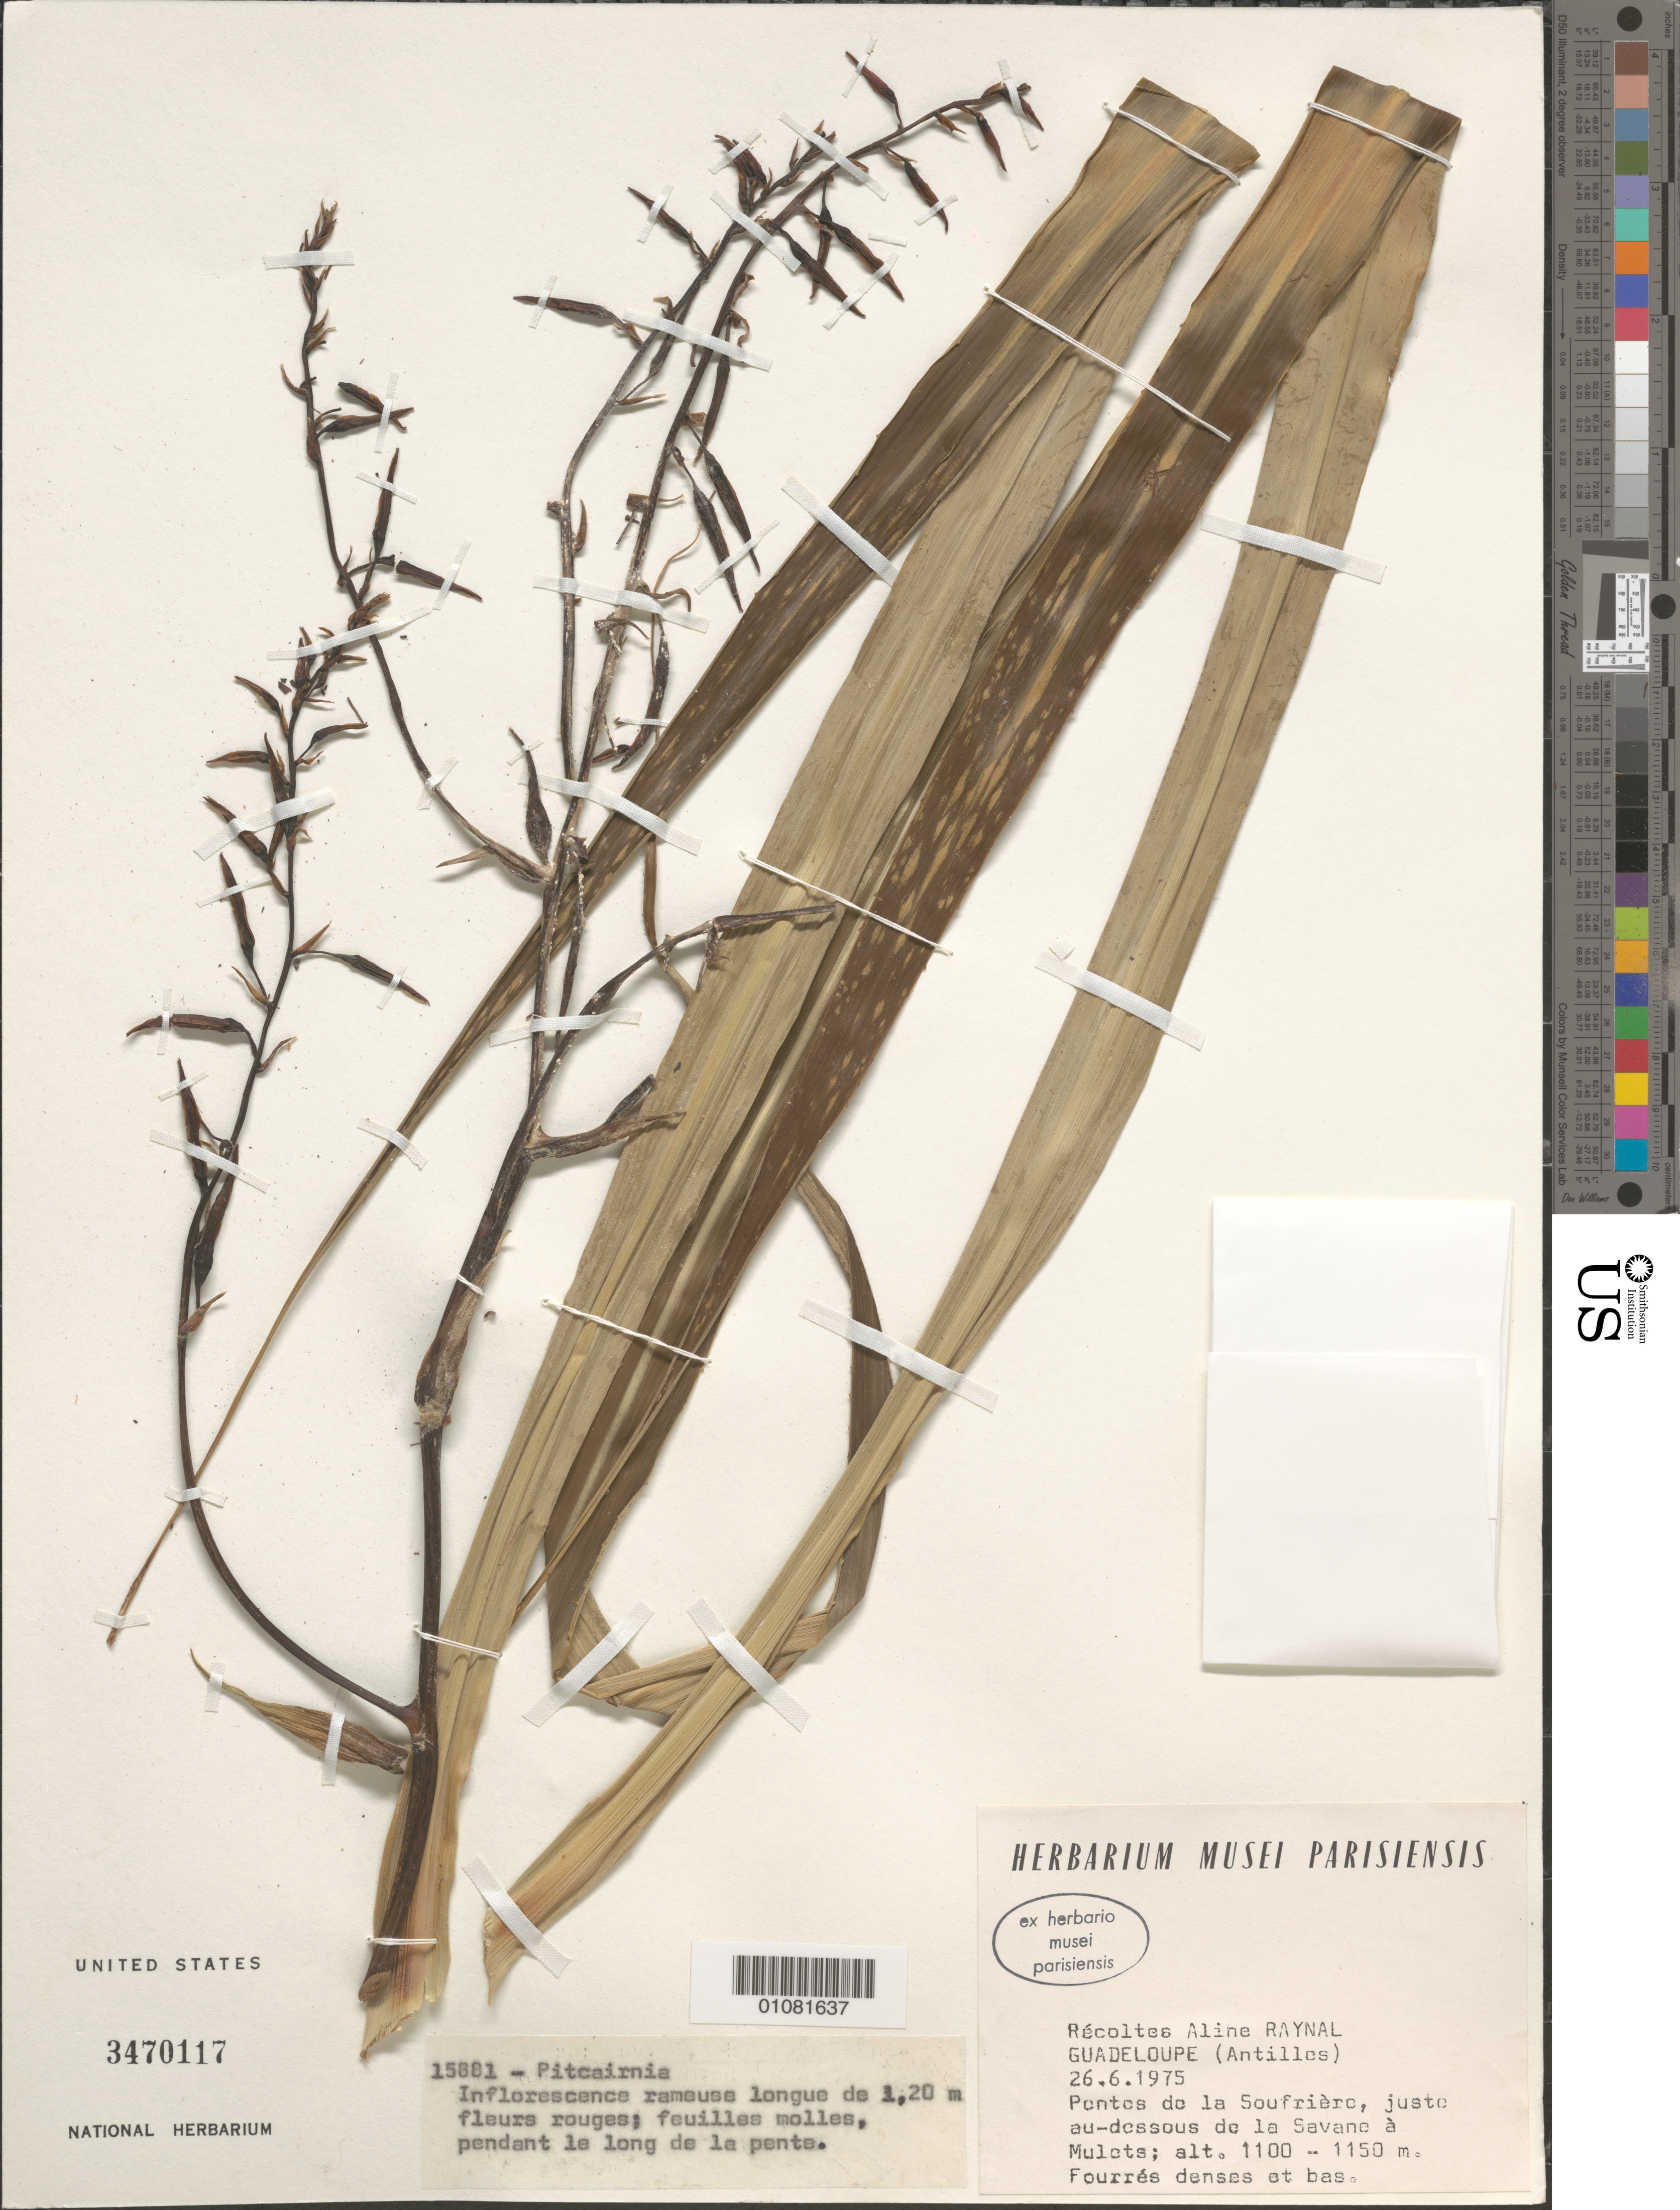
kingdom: Plantae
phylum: Tracheophyta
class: Liliopsida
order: Poales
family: Bromeliaceae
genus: Pitcairnia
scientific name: Pitcairnia sp.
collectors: A. M. Raynal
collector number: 15881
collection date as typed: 26 Jun 1975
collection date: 1975-06-26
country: Guadeloupe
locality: Pentes de la Soufrière, juste au-dessous de la Savane à Mulets; Fourrés denses et bas.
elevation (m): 1100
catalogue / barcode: US 3470117